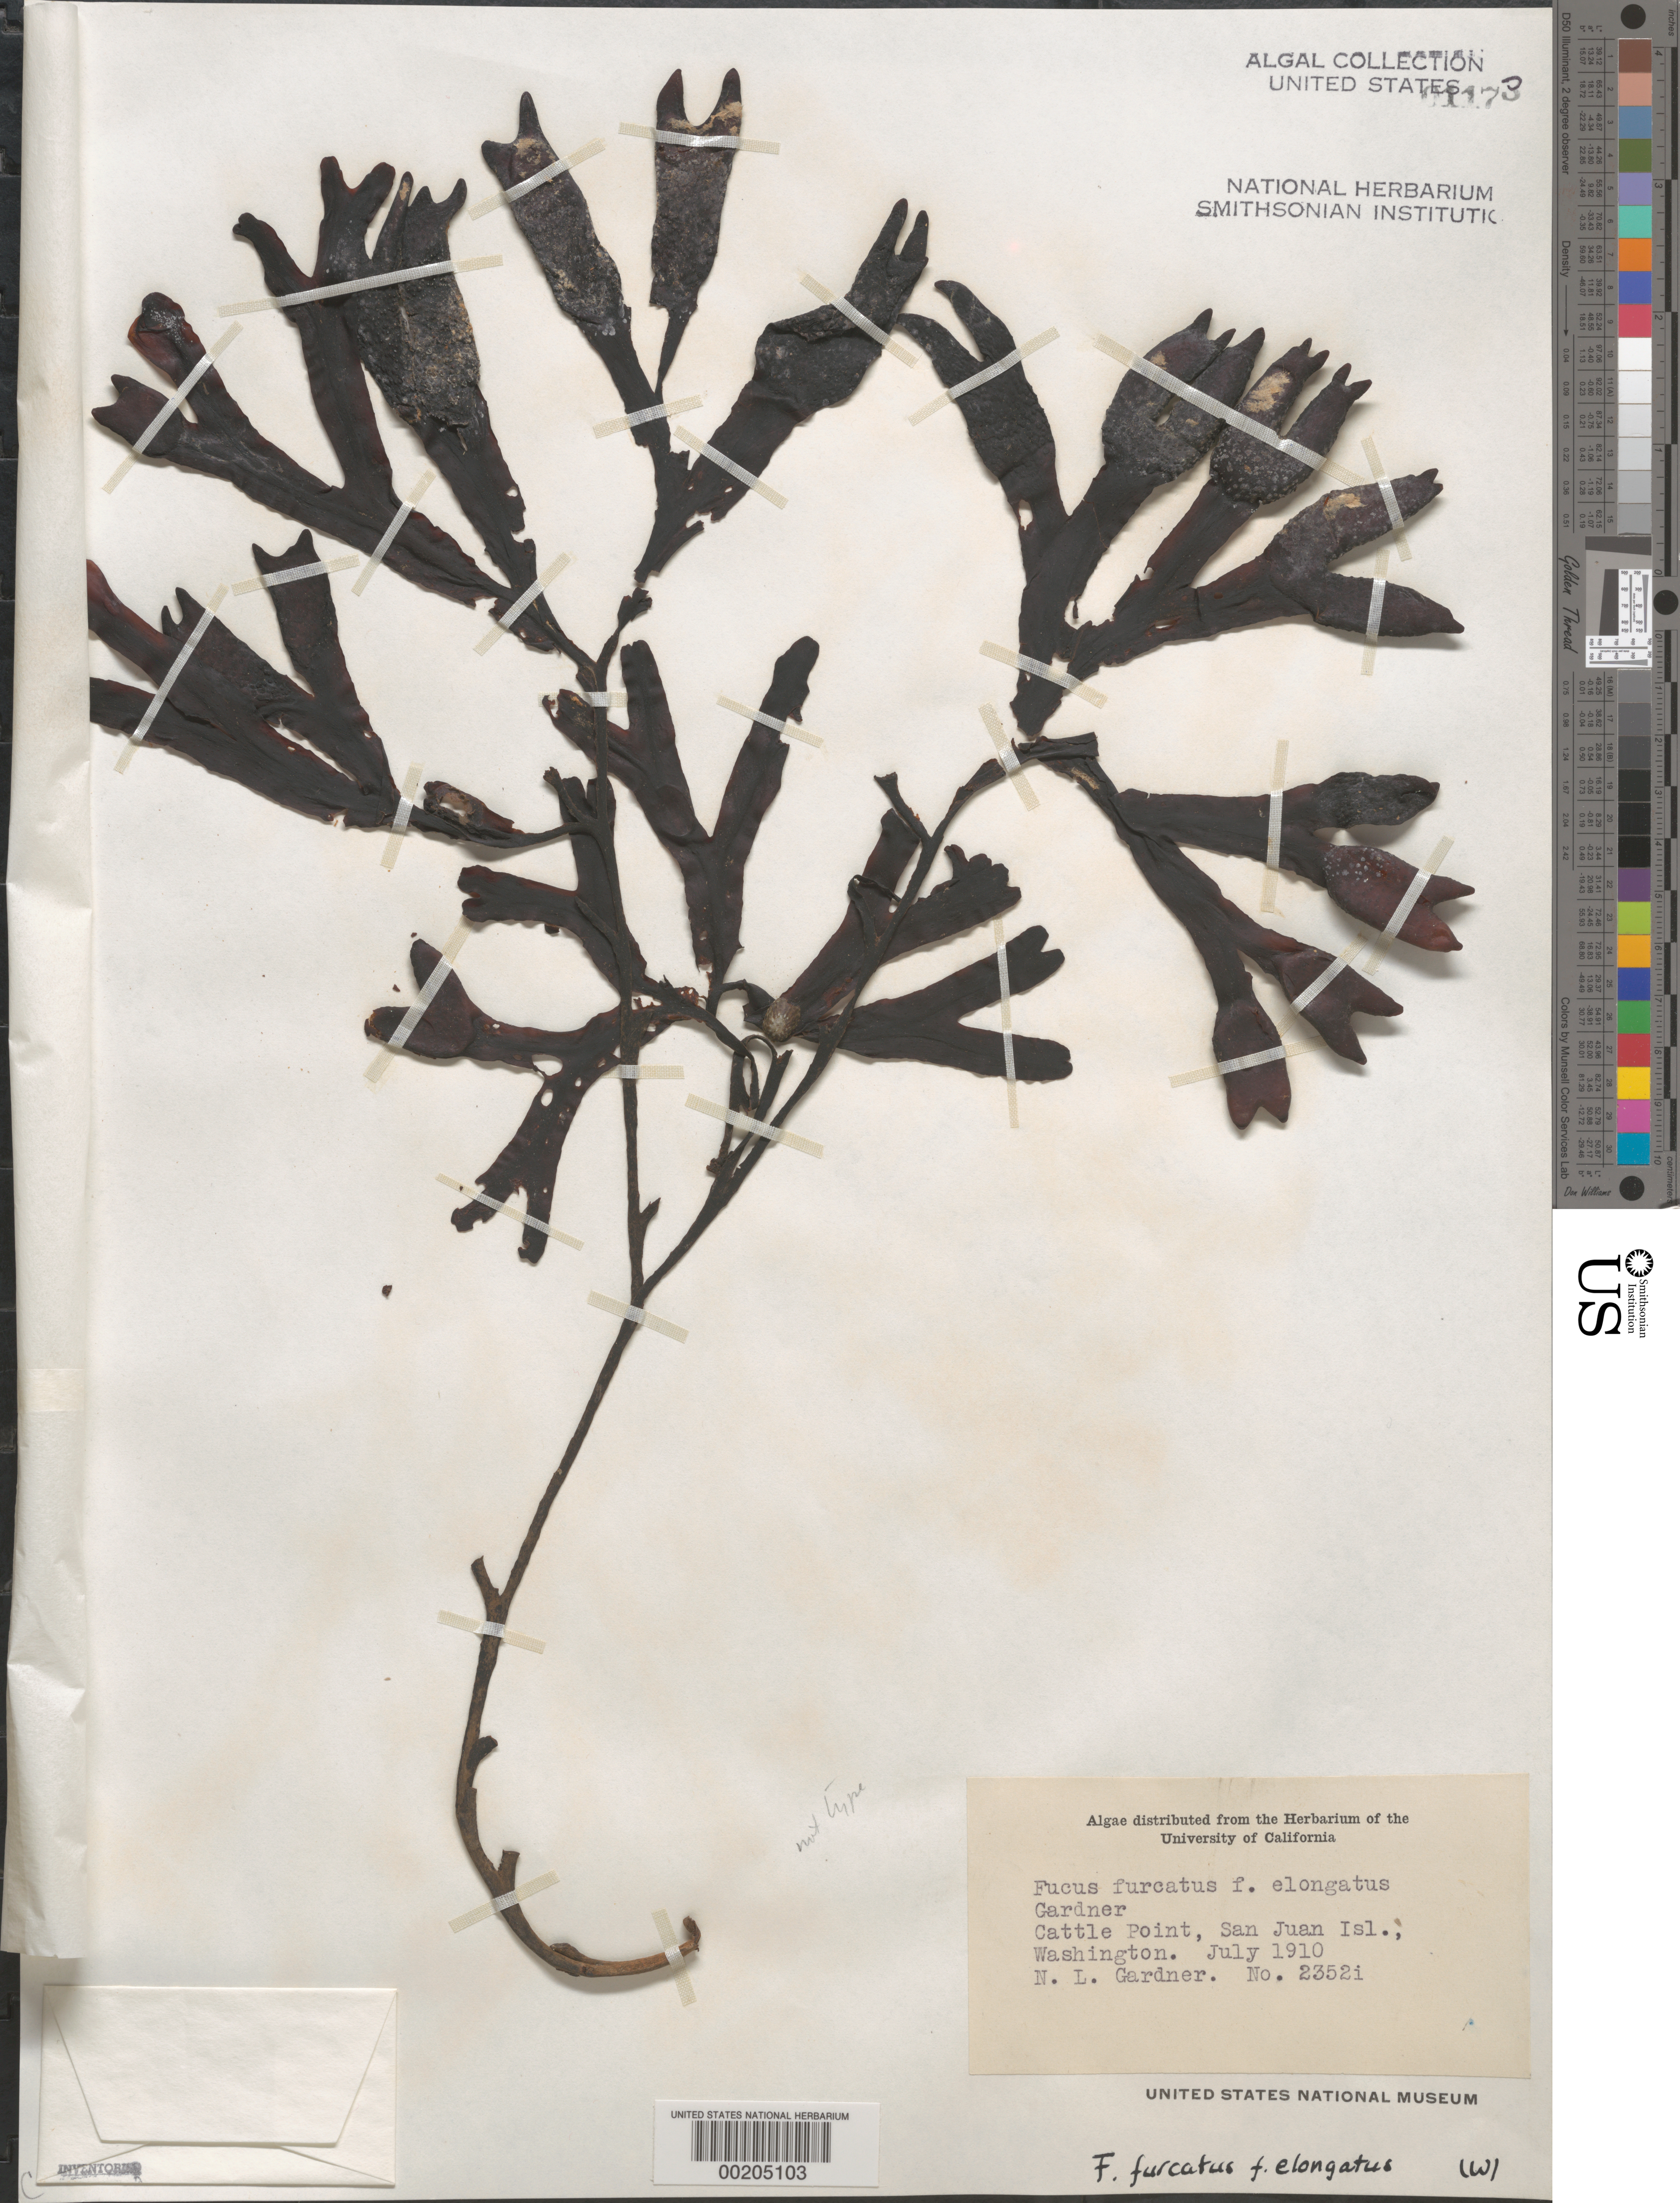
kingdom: Chromista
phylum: Ochrophyta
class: Phaeophyceae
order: Fucales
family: Fucaceae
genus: Fucus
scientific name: Fucus distichus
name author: L.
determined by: Algae name updating Project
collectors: N. Gardner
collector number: NLG 2352i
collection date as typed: Jul 1910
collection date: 1910-07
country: United States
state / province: Washington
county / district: San Juan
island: San Juan Island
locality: Cattle Point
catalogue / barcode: US 1173